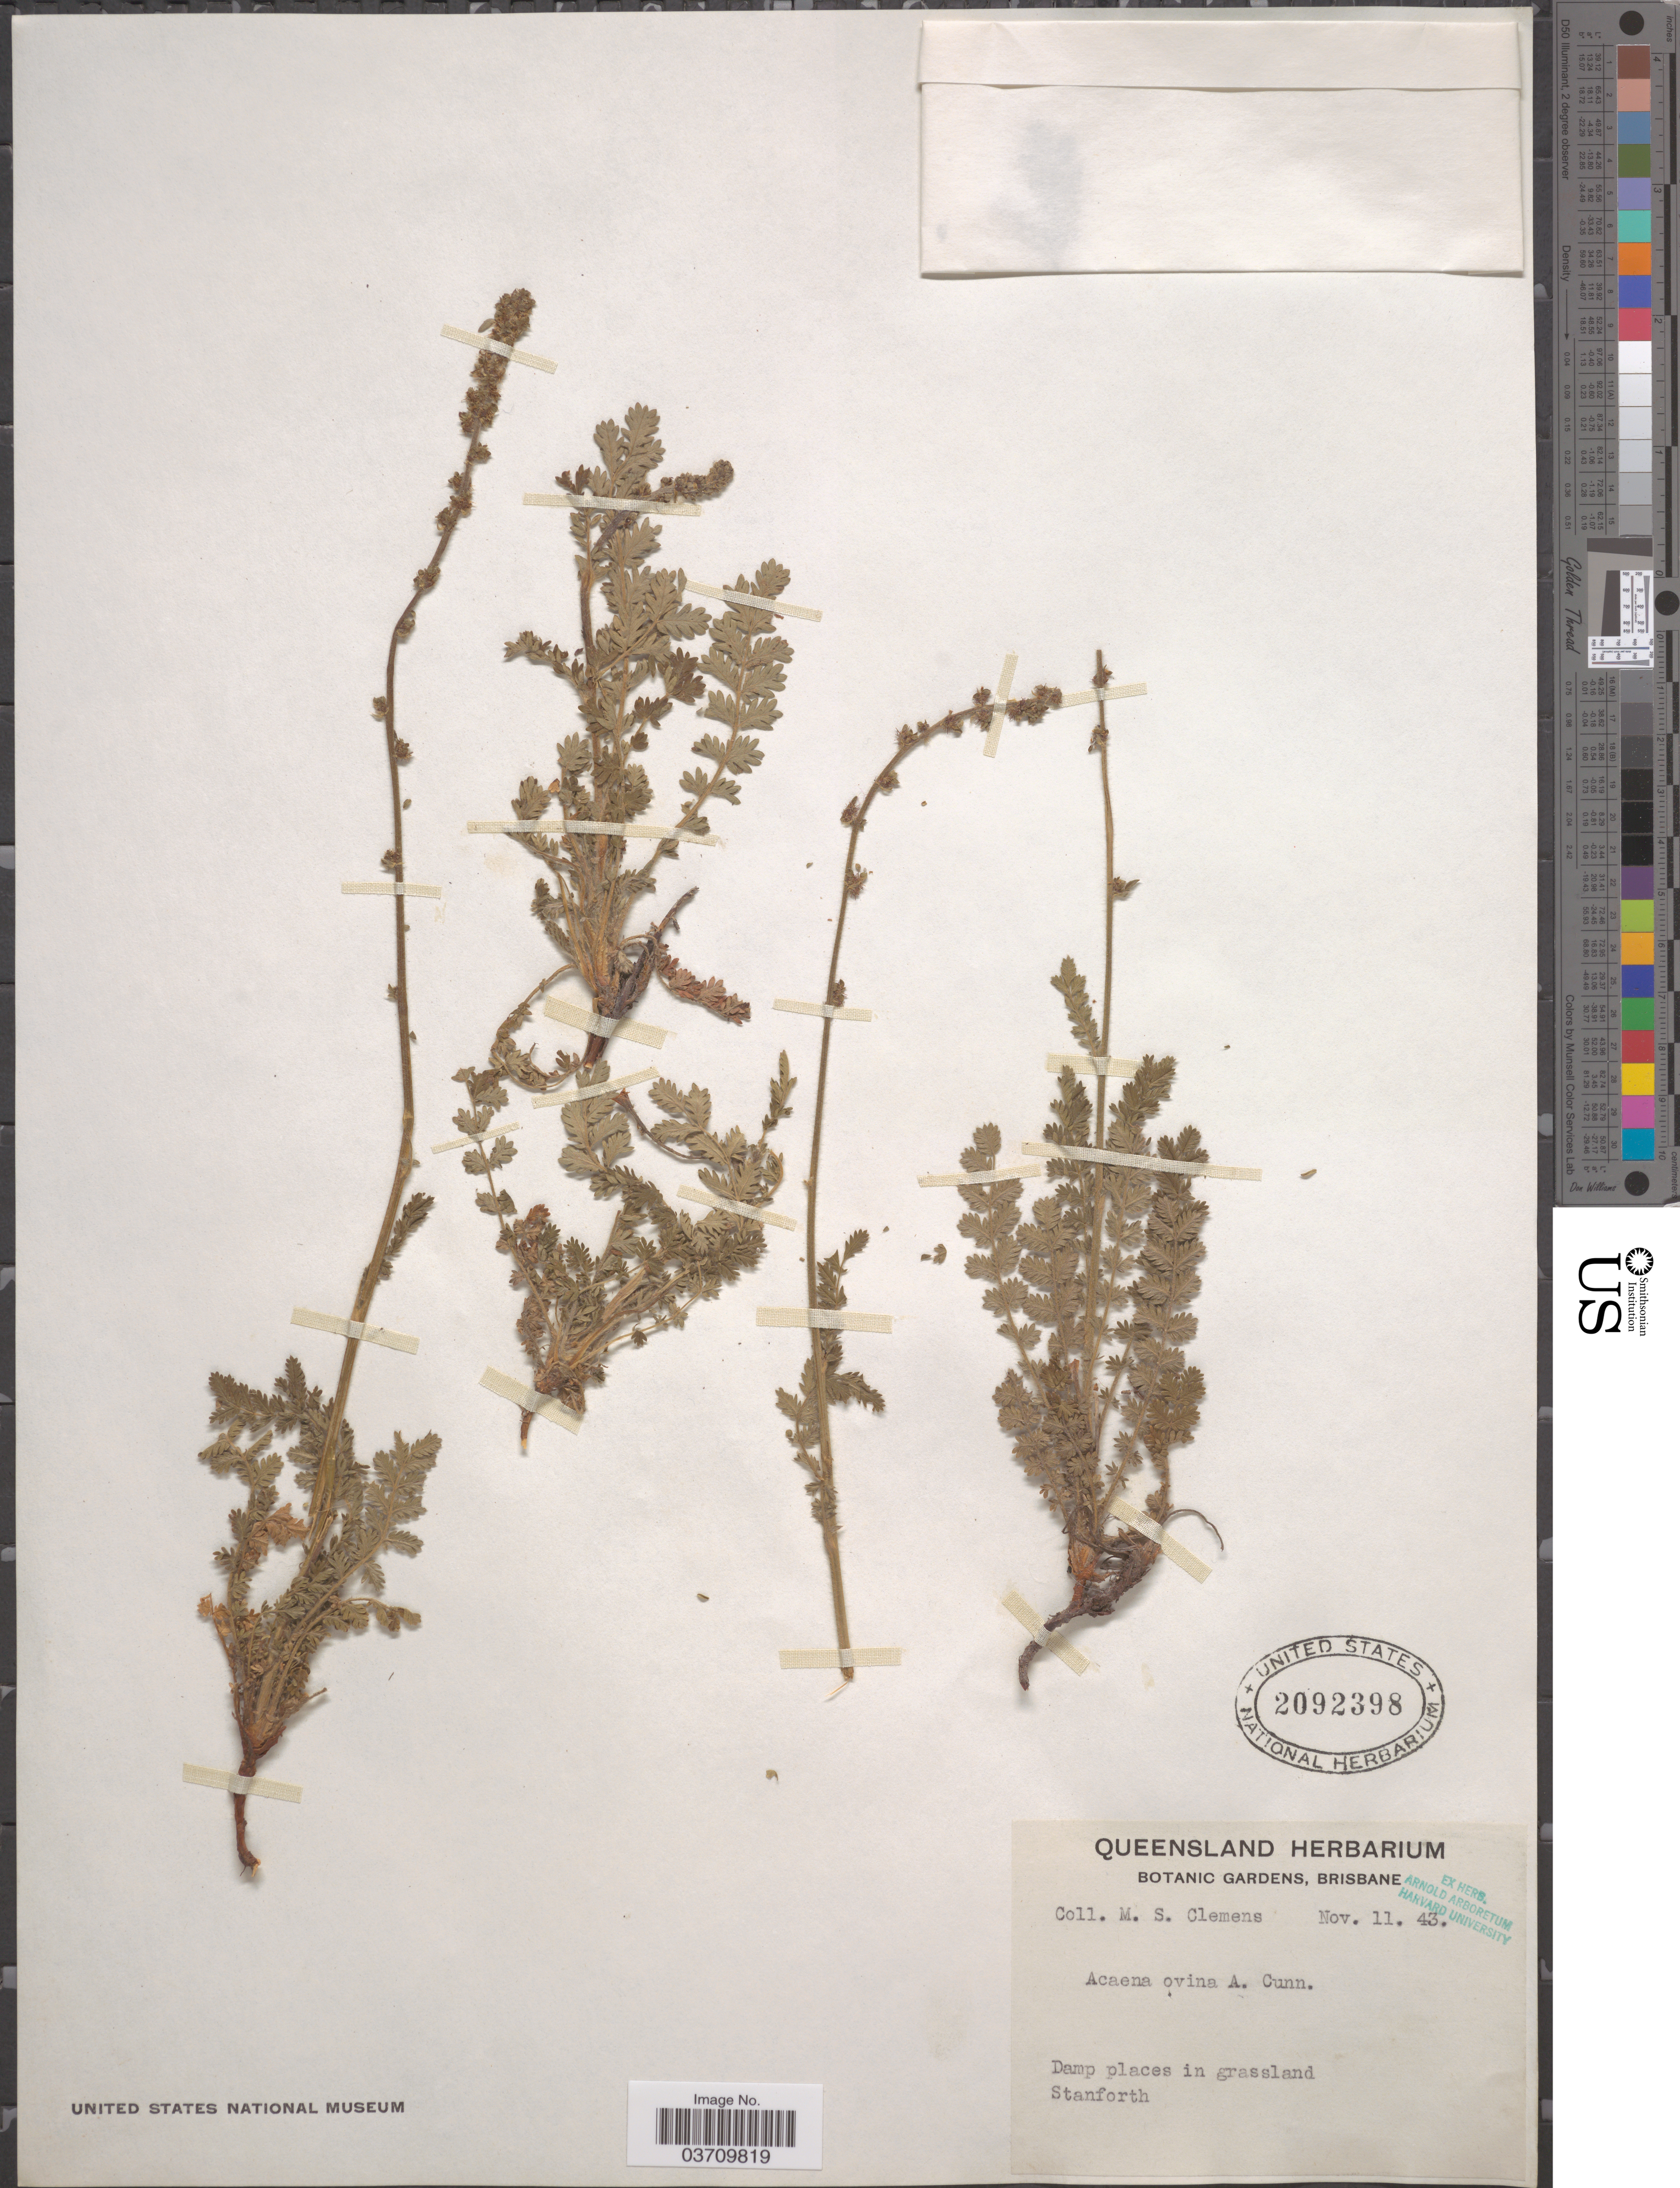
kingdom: Plantae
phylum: Tracheophyta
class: Magnoliopsida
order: Rosales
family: Rosaceae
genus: Acaena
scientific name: Acaena ovina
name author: A. Cunn.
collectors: M. S. Clemens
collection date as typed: Transcribed d/m/y: 11/11/43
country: Australia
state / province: Queensland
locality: Stanforth.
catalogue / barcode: US 2092398